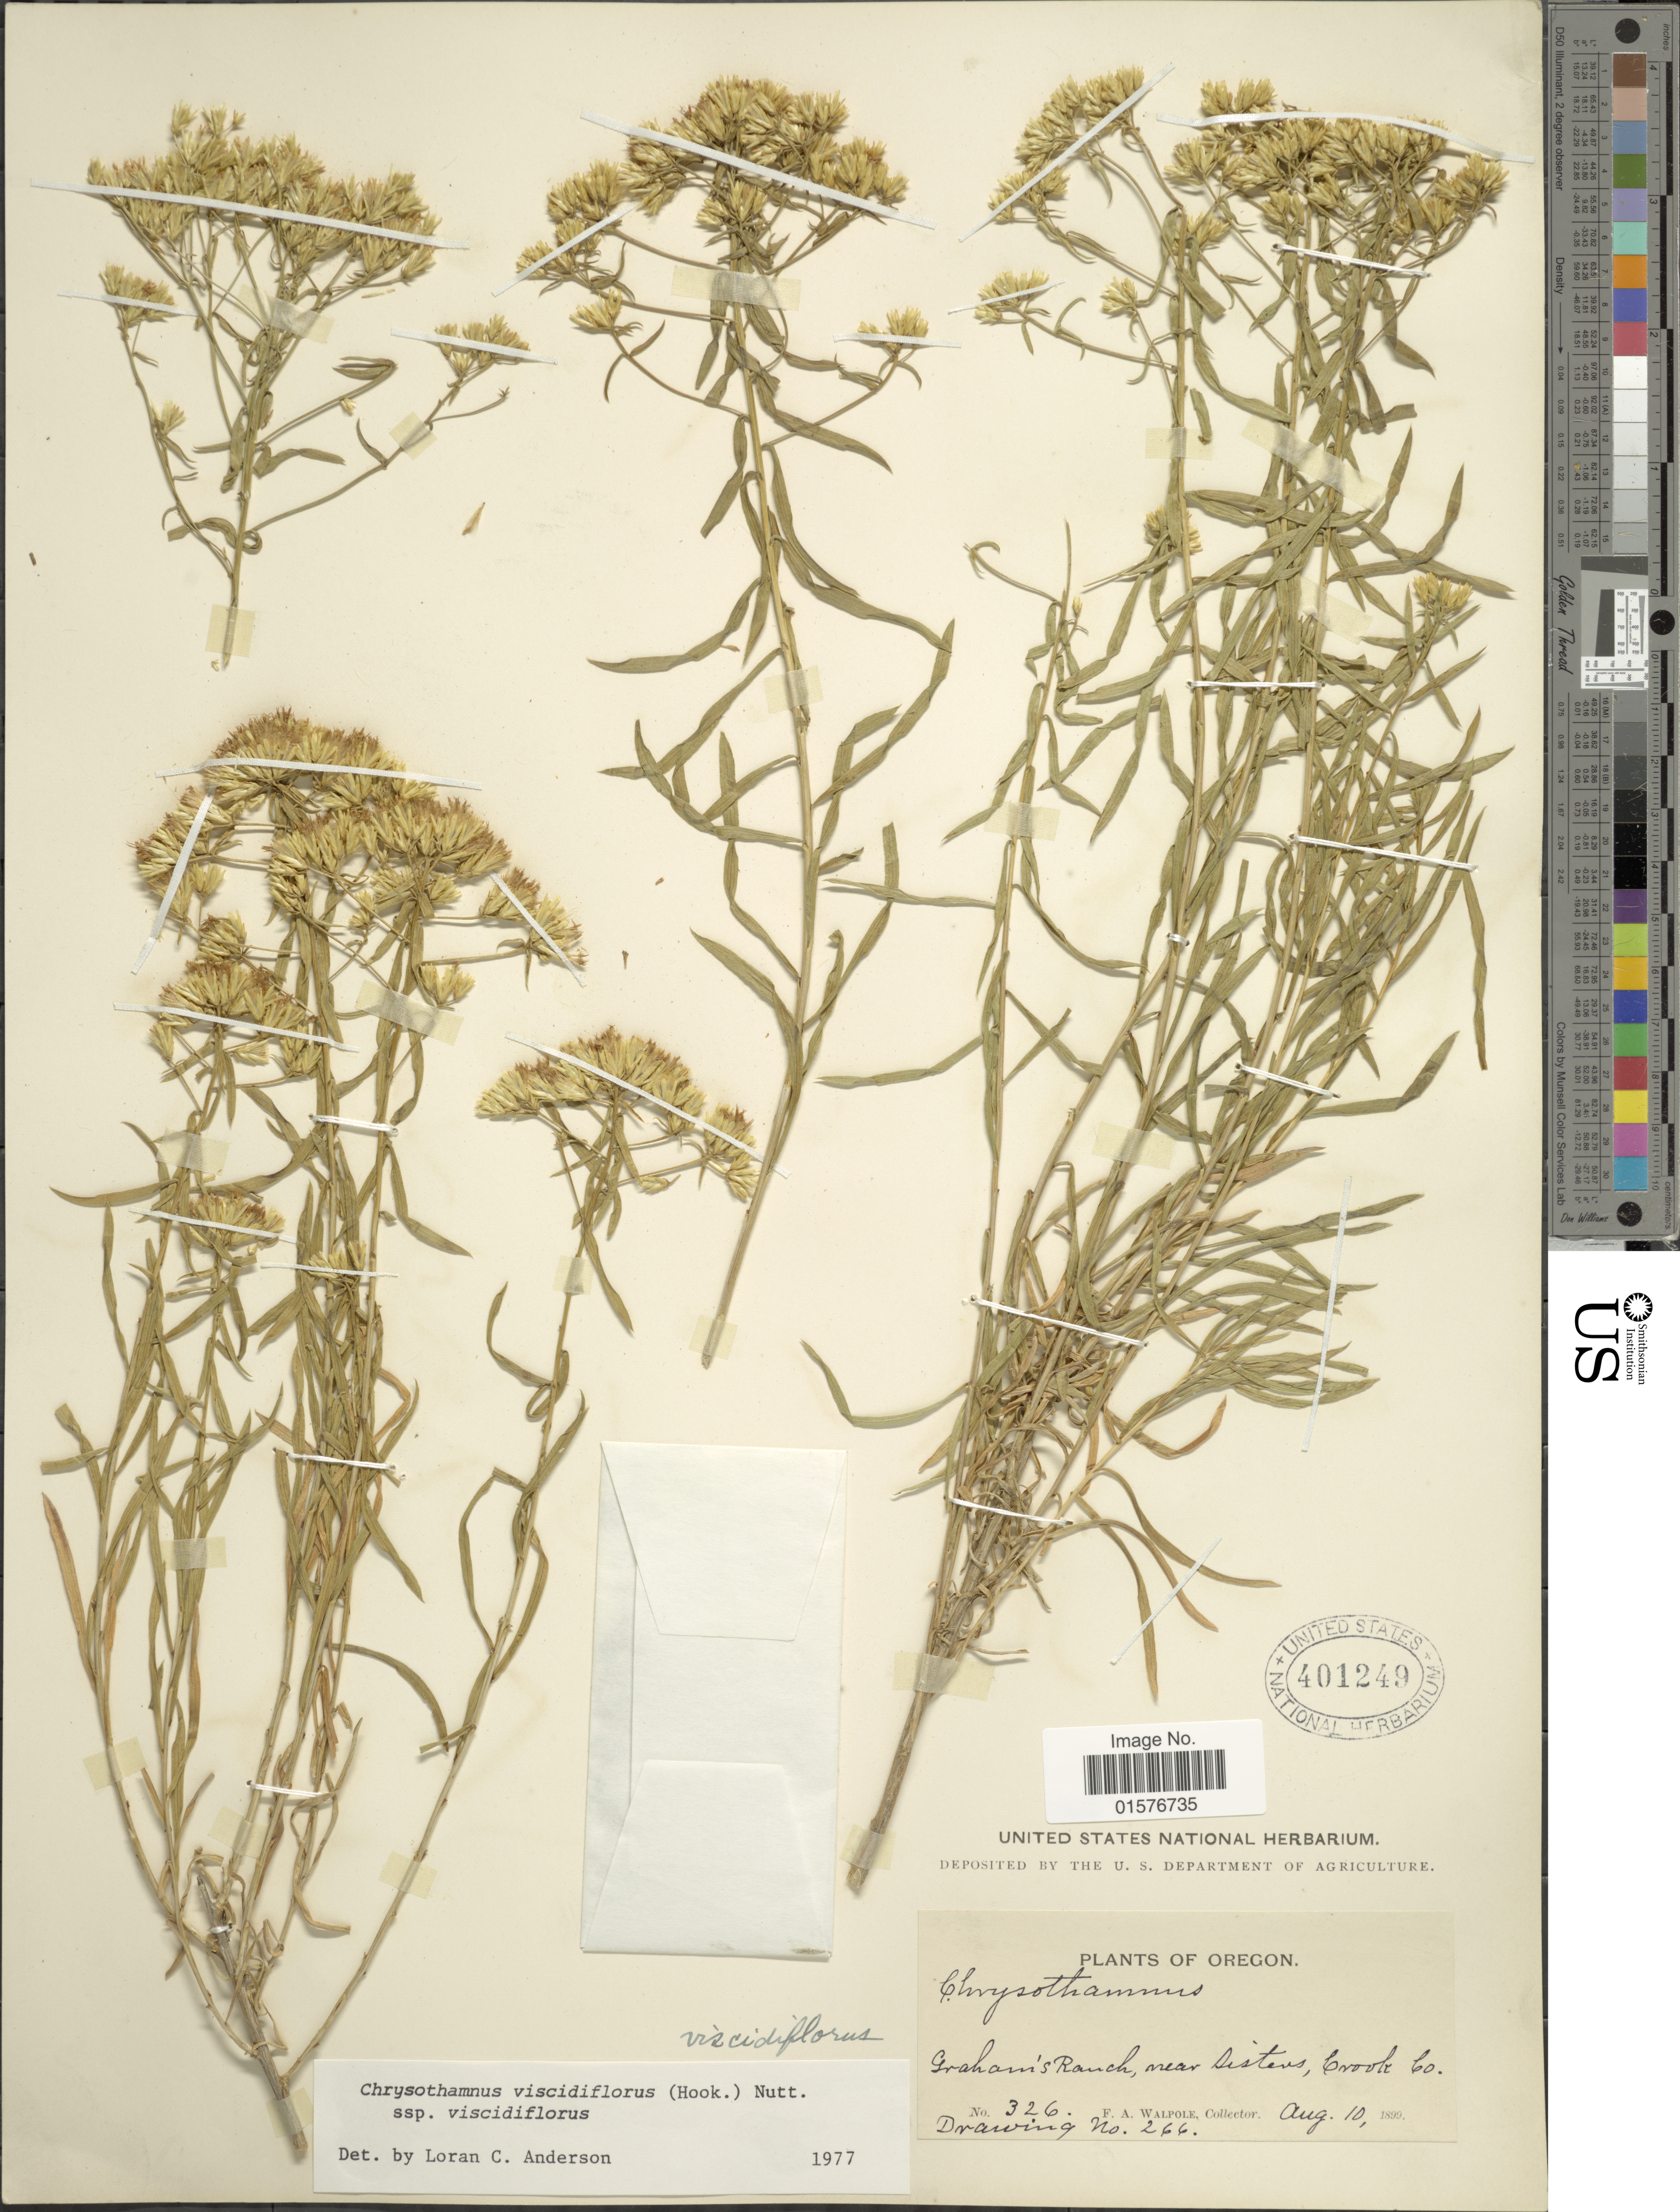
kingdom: Plantae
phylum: Tracheophyta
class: Magnoliopsida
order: Asterales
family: Asteraceae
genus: Chrysothamnus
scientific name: Chrysothamnus viscidiflorus subsp. viscidiflorus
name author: (Hook.) Nutt.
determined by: Urbatsch, Lowell E., Curator (LSU), Louisiana State University (UNITED STATES)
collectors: F. Walpole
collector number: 326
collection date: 1899-08-10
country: United States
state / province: Oregon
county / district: Crook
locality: Graham's Ranch, near Distens, Crook Co.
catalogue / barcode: US 401249